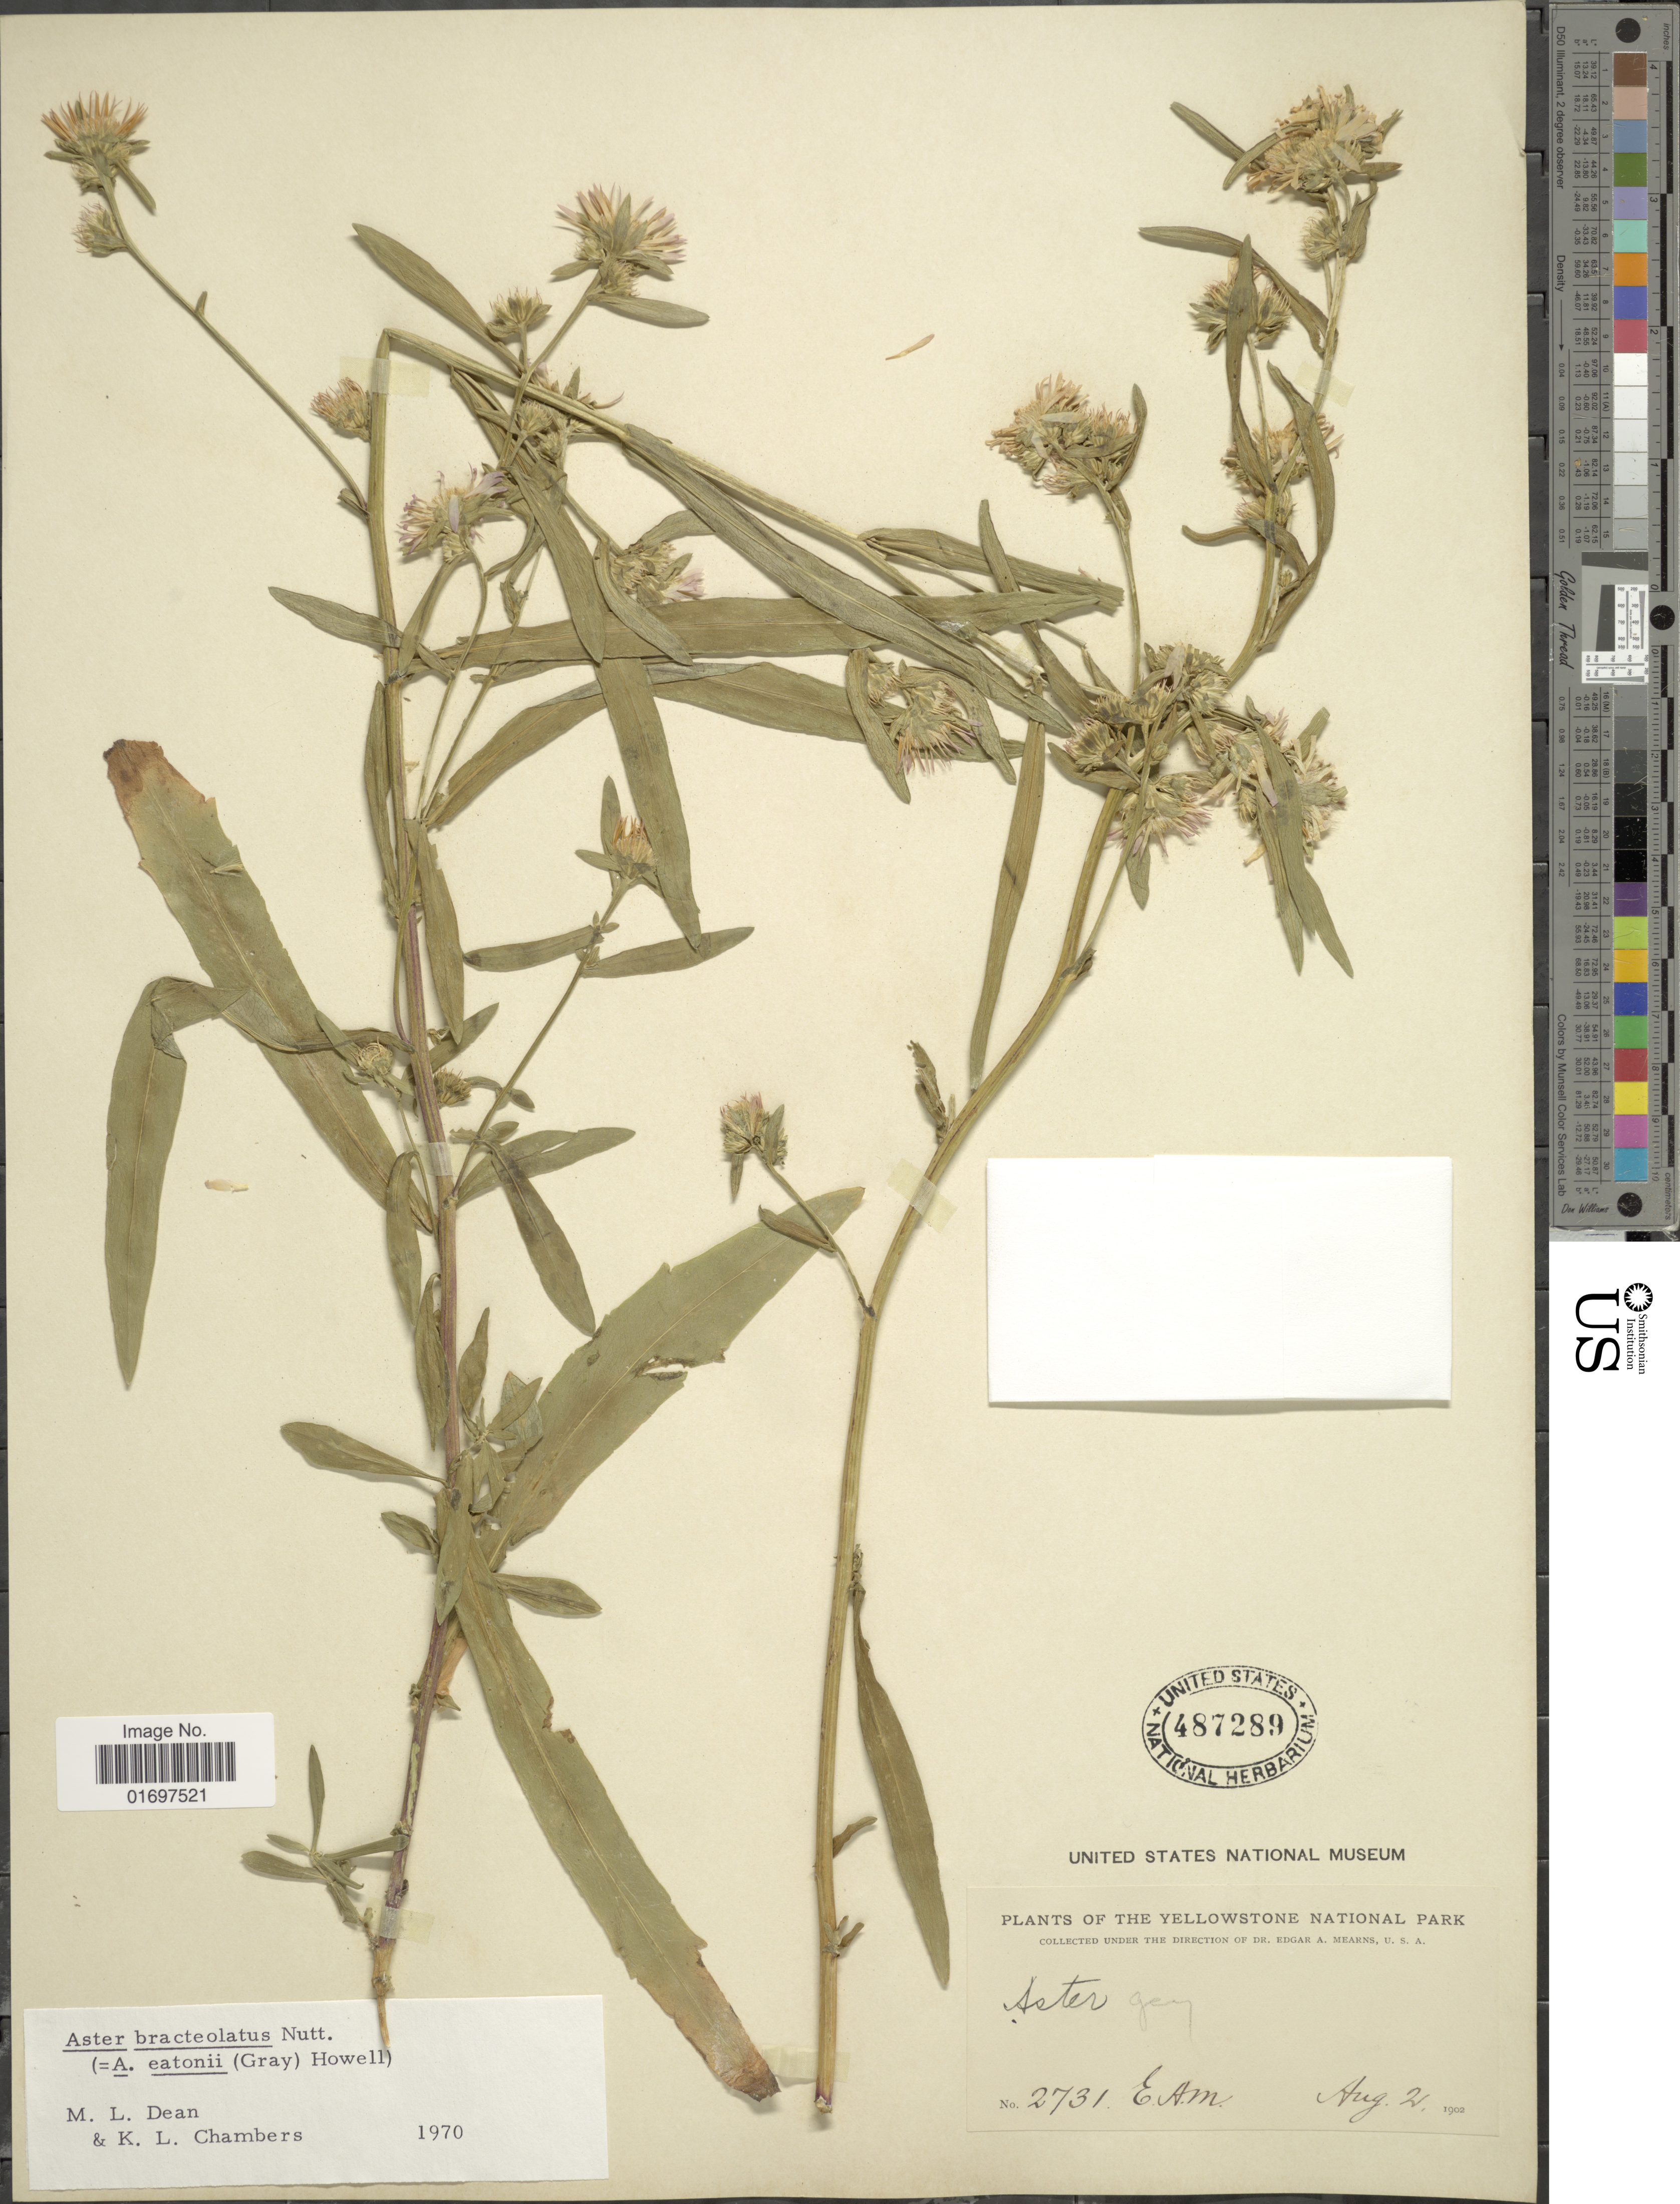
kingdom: Plantae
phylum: Tracheophyta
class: Magnoliopsida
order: Asterales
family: Asteraceae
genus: Symphyotrichum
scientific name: Symphyotrichum bracteolatum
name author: (Nutt.) G.L. Nesom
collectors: E. A. Mearns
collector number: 2731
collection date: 1902-08-02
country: United States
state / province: Wyoming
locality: Yellowstone National Park.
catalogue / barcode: US 487289